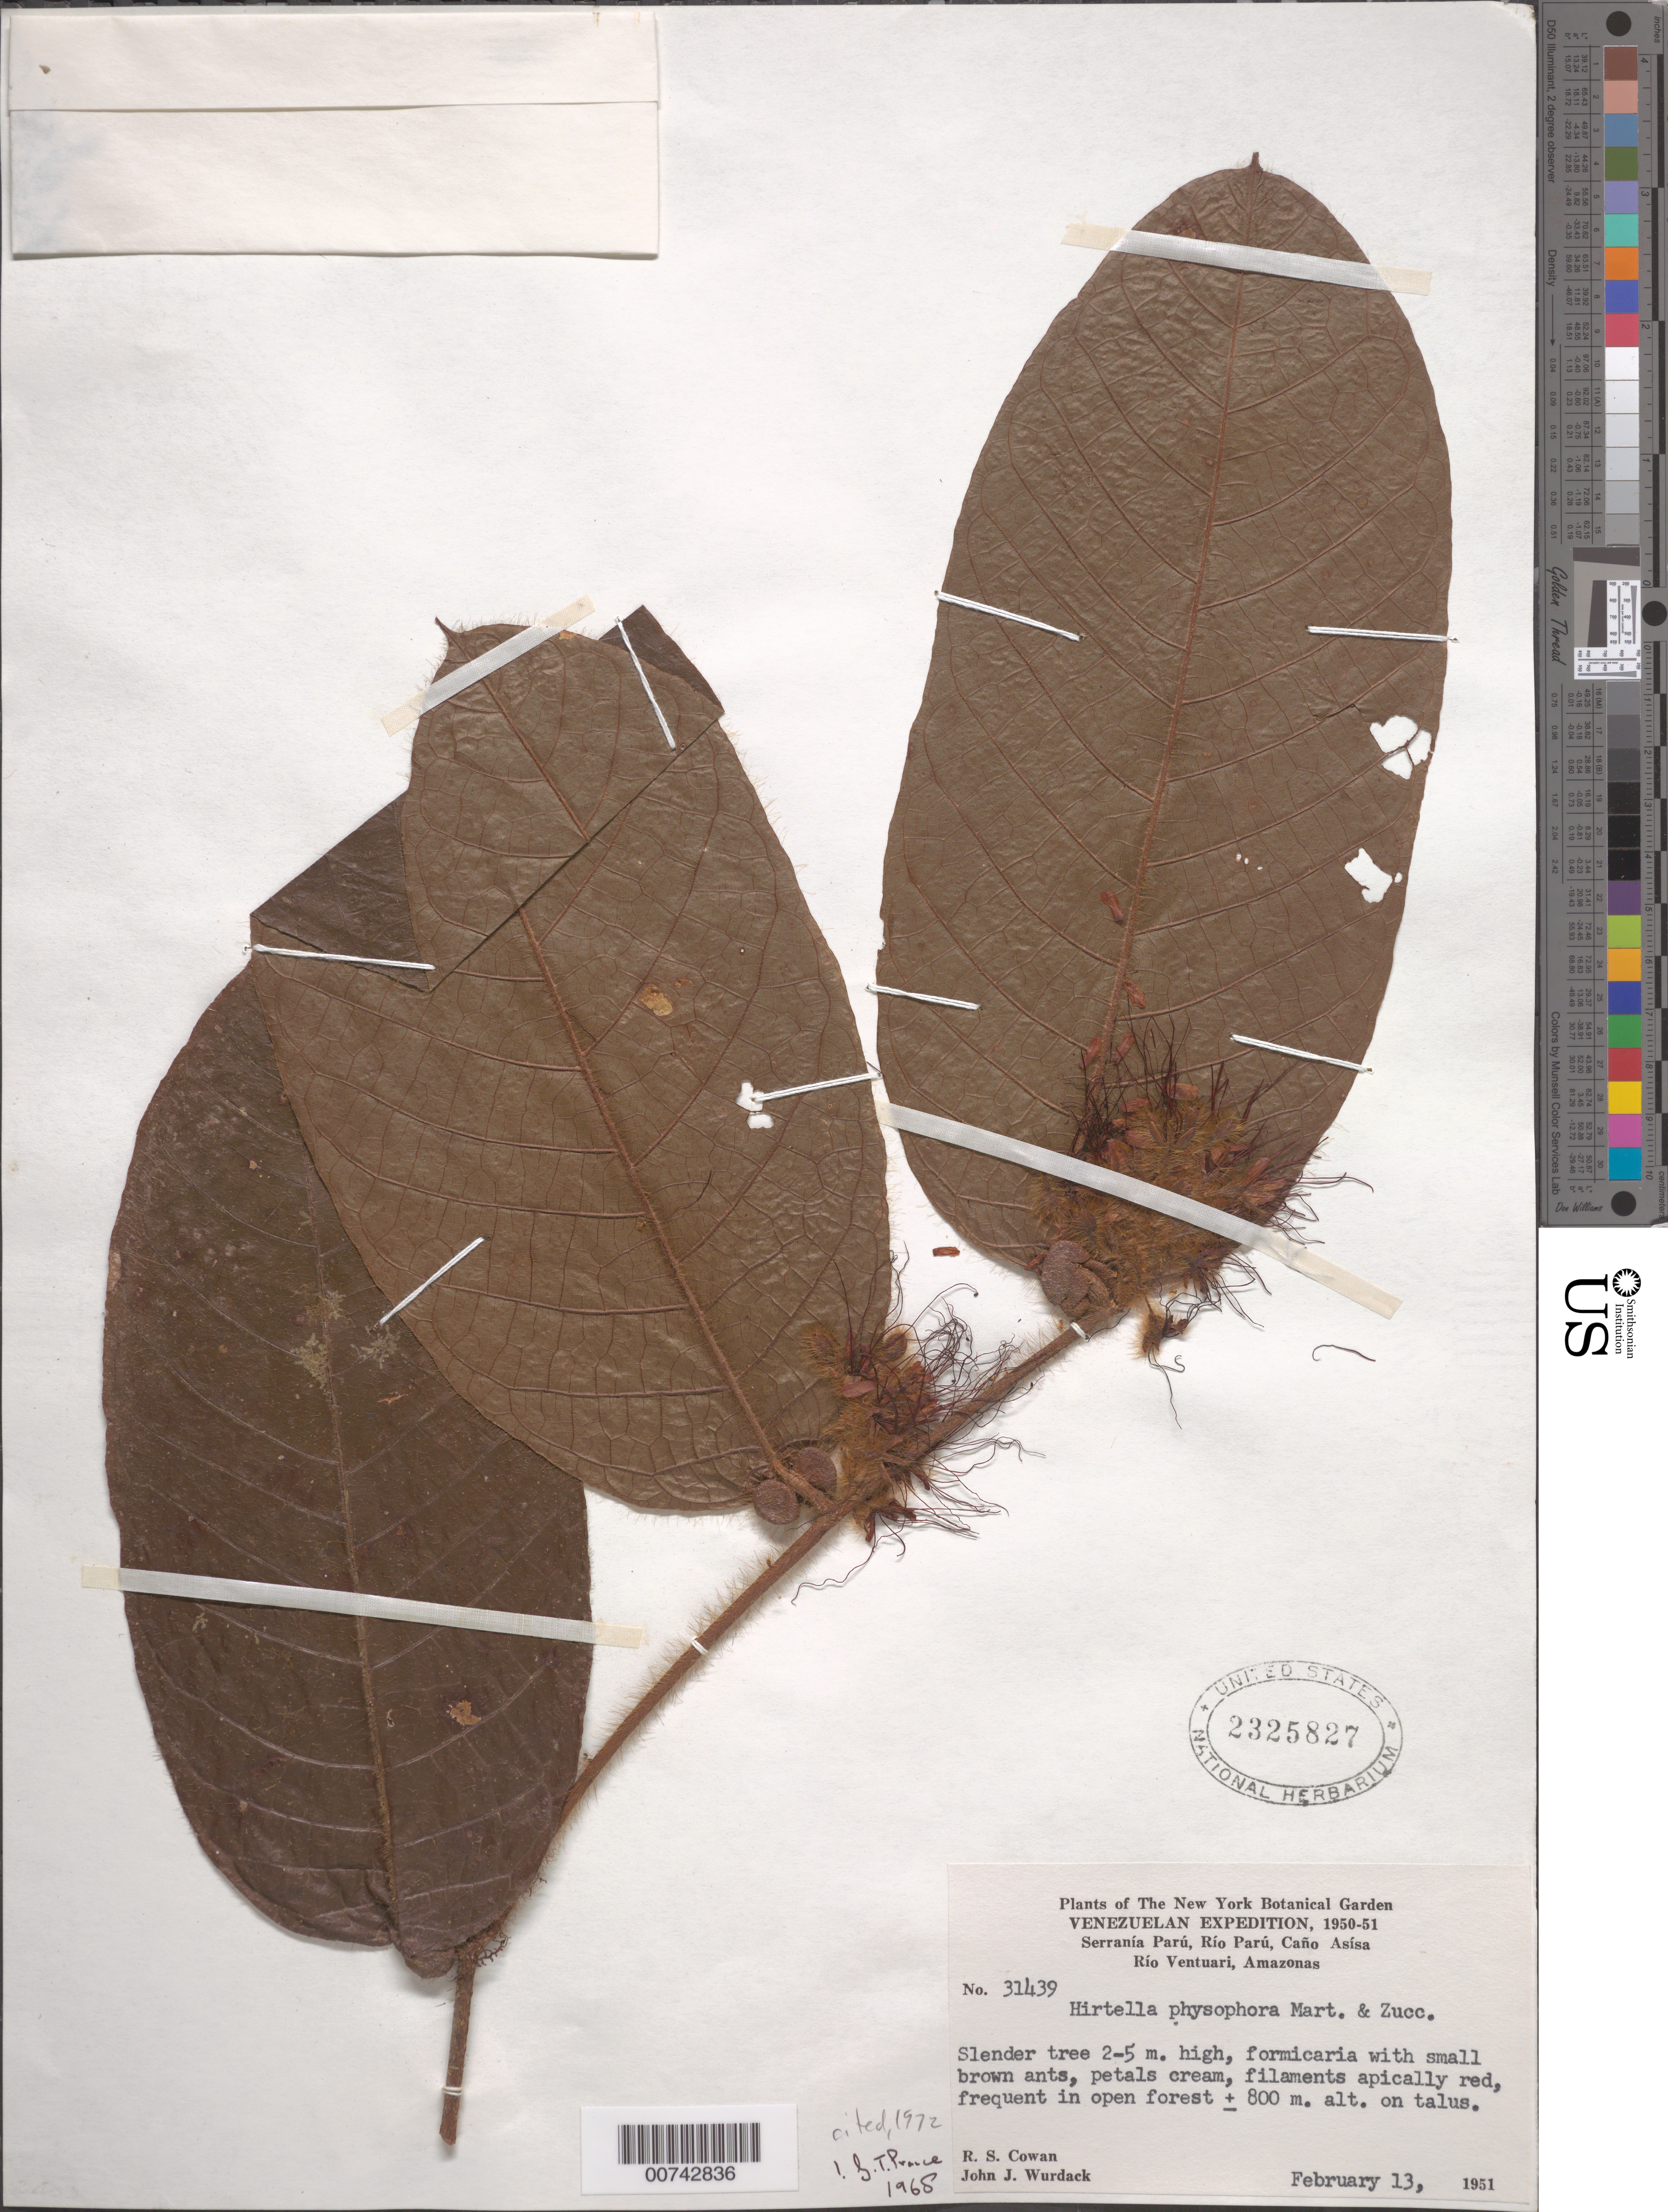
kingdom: Plantae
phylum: Tracheophyta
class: Magnoliopsida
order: Malpighiales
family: Chrysobalanaceae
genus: Hirtella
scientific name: Hirtella physophora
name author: Mart. & Zucc.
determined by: Prance, G. T.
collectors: R. S. Cowan & J. J. Wurdack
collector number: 31439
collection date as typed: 13-Feb-51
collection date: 1951-02-13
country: Venezuela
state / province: Amazonas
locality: Serranía Parú, Río Parú, Caño Asísa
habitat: Open forest, on talus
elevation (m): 800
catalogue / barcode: US 2325827